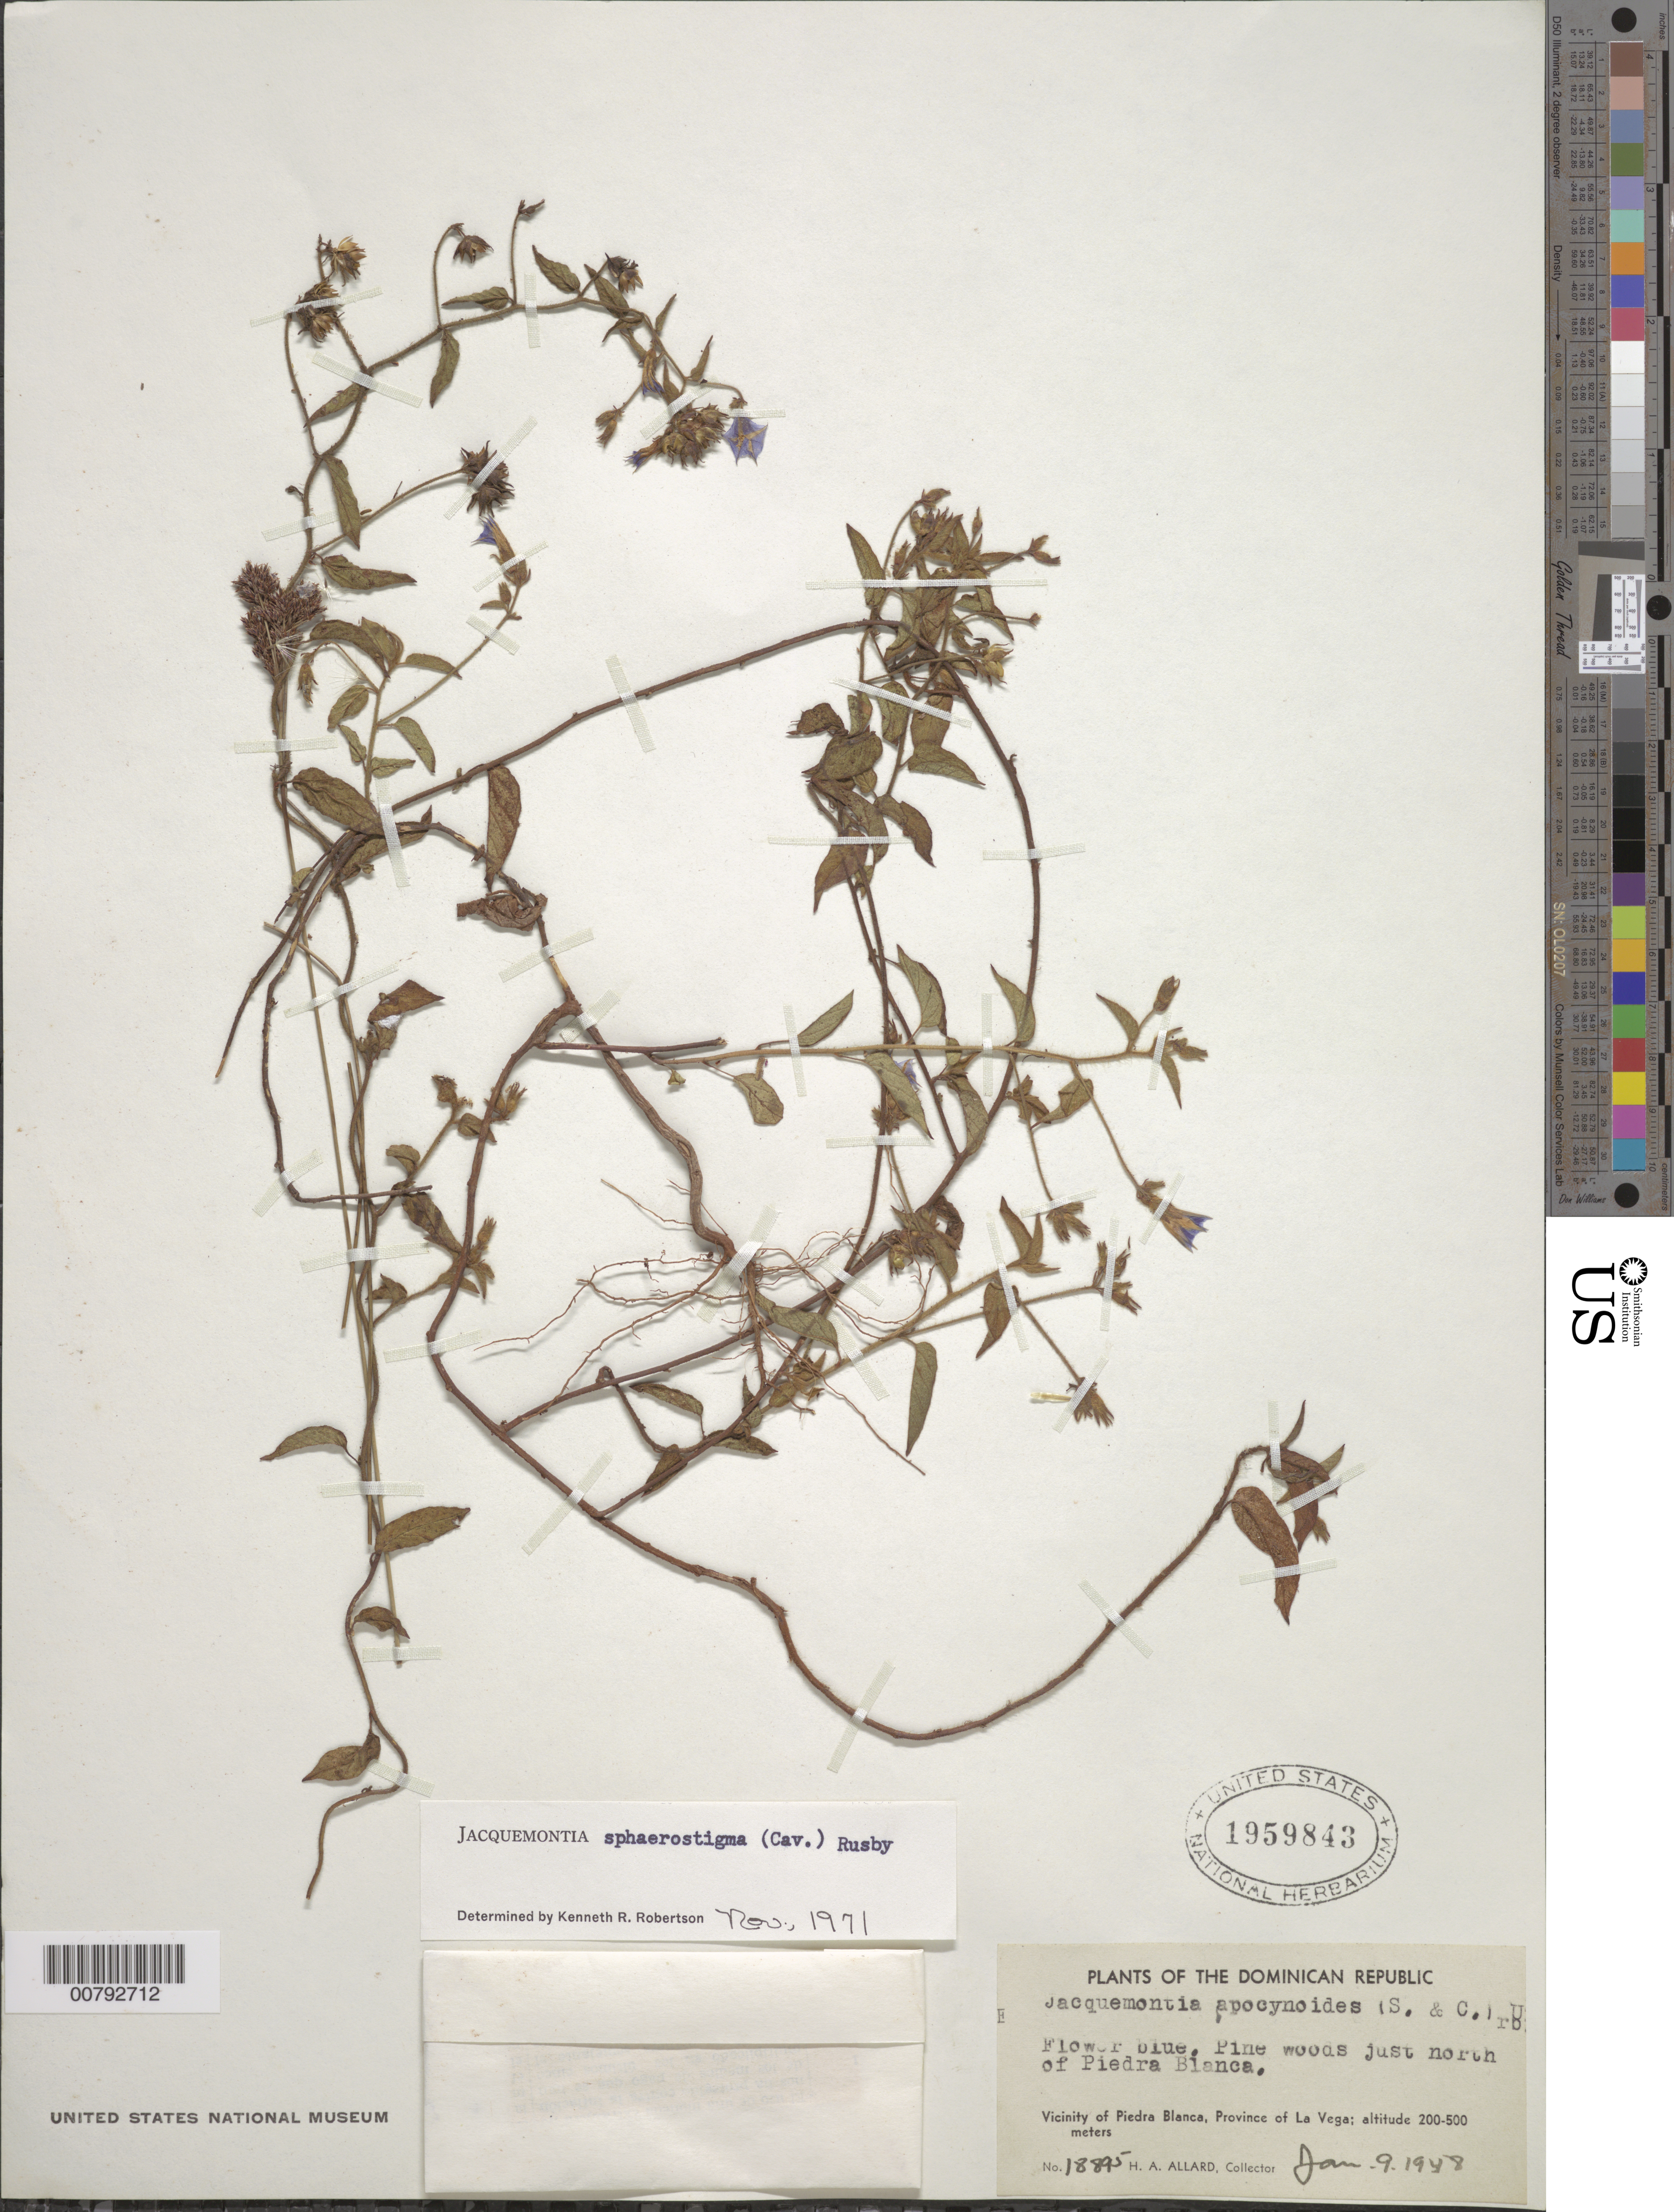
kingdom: Plantae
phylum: Tracheophyta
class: Magnoliopsida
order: Solanales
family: Convolvulaceae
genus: Jacquemontia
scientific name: Jacquemontia spharostigma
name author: (Cav.) Rusby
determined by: Robertson, K. R.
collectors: H. A. Allard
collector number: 18895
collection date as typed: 09 Jan 1948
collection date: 1948-01-09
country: Dominican Republic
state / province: La Vega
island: Hispaniola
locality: Vicinity of Piedra Blanca, just north of Piedra Blanca.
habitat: Pine woods.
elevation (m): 200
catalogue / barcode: US 1959843